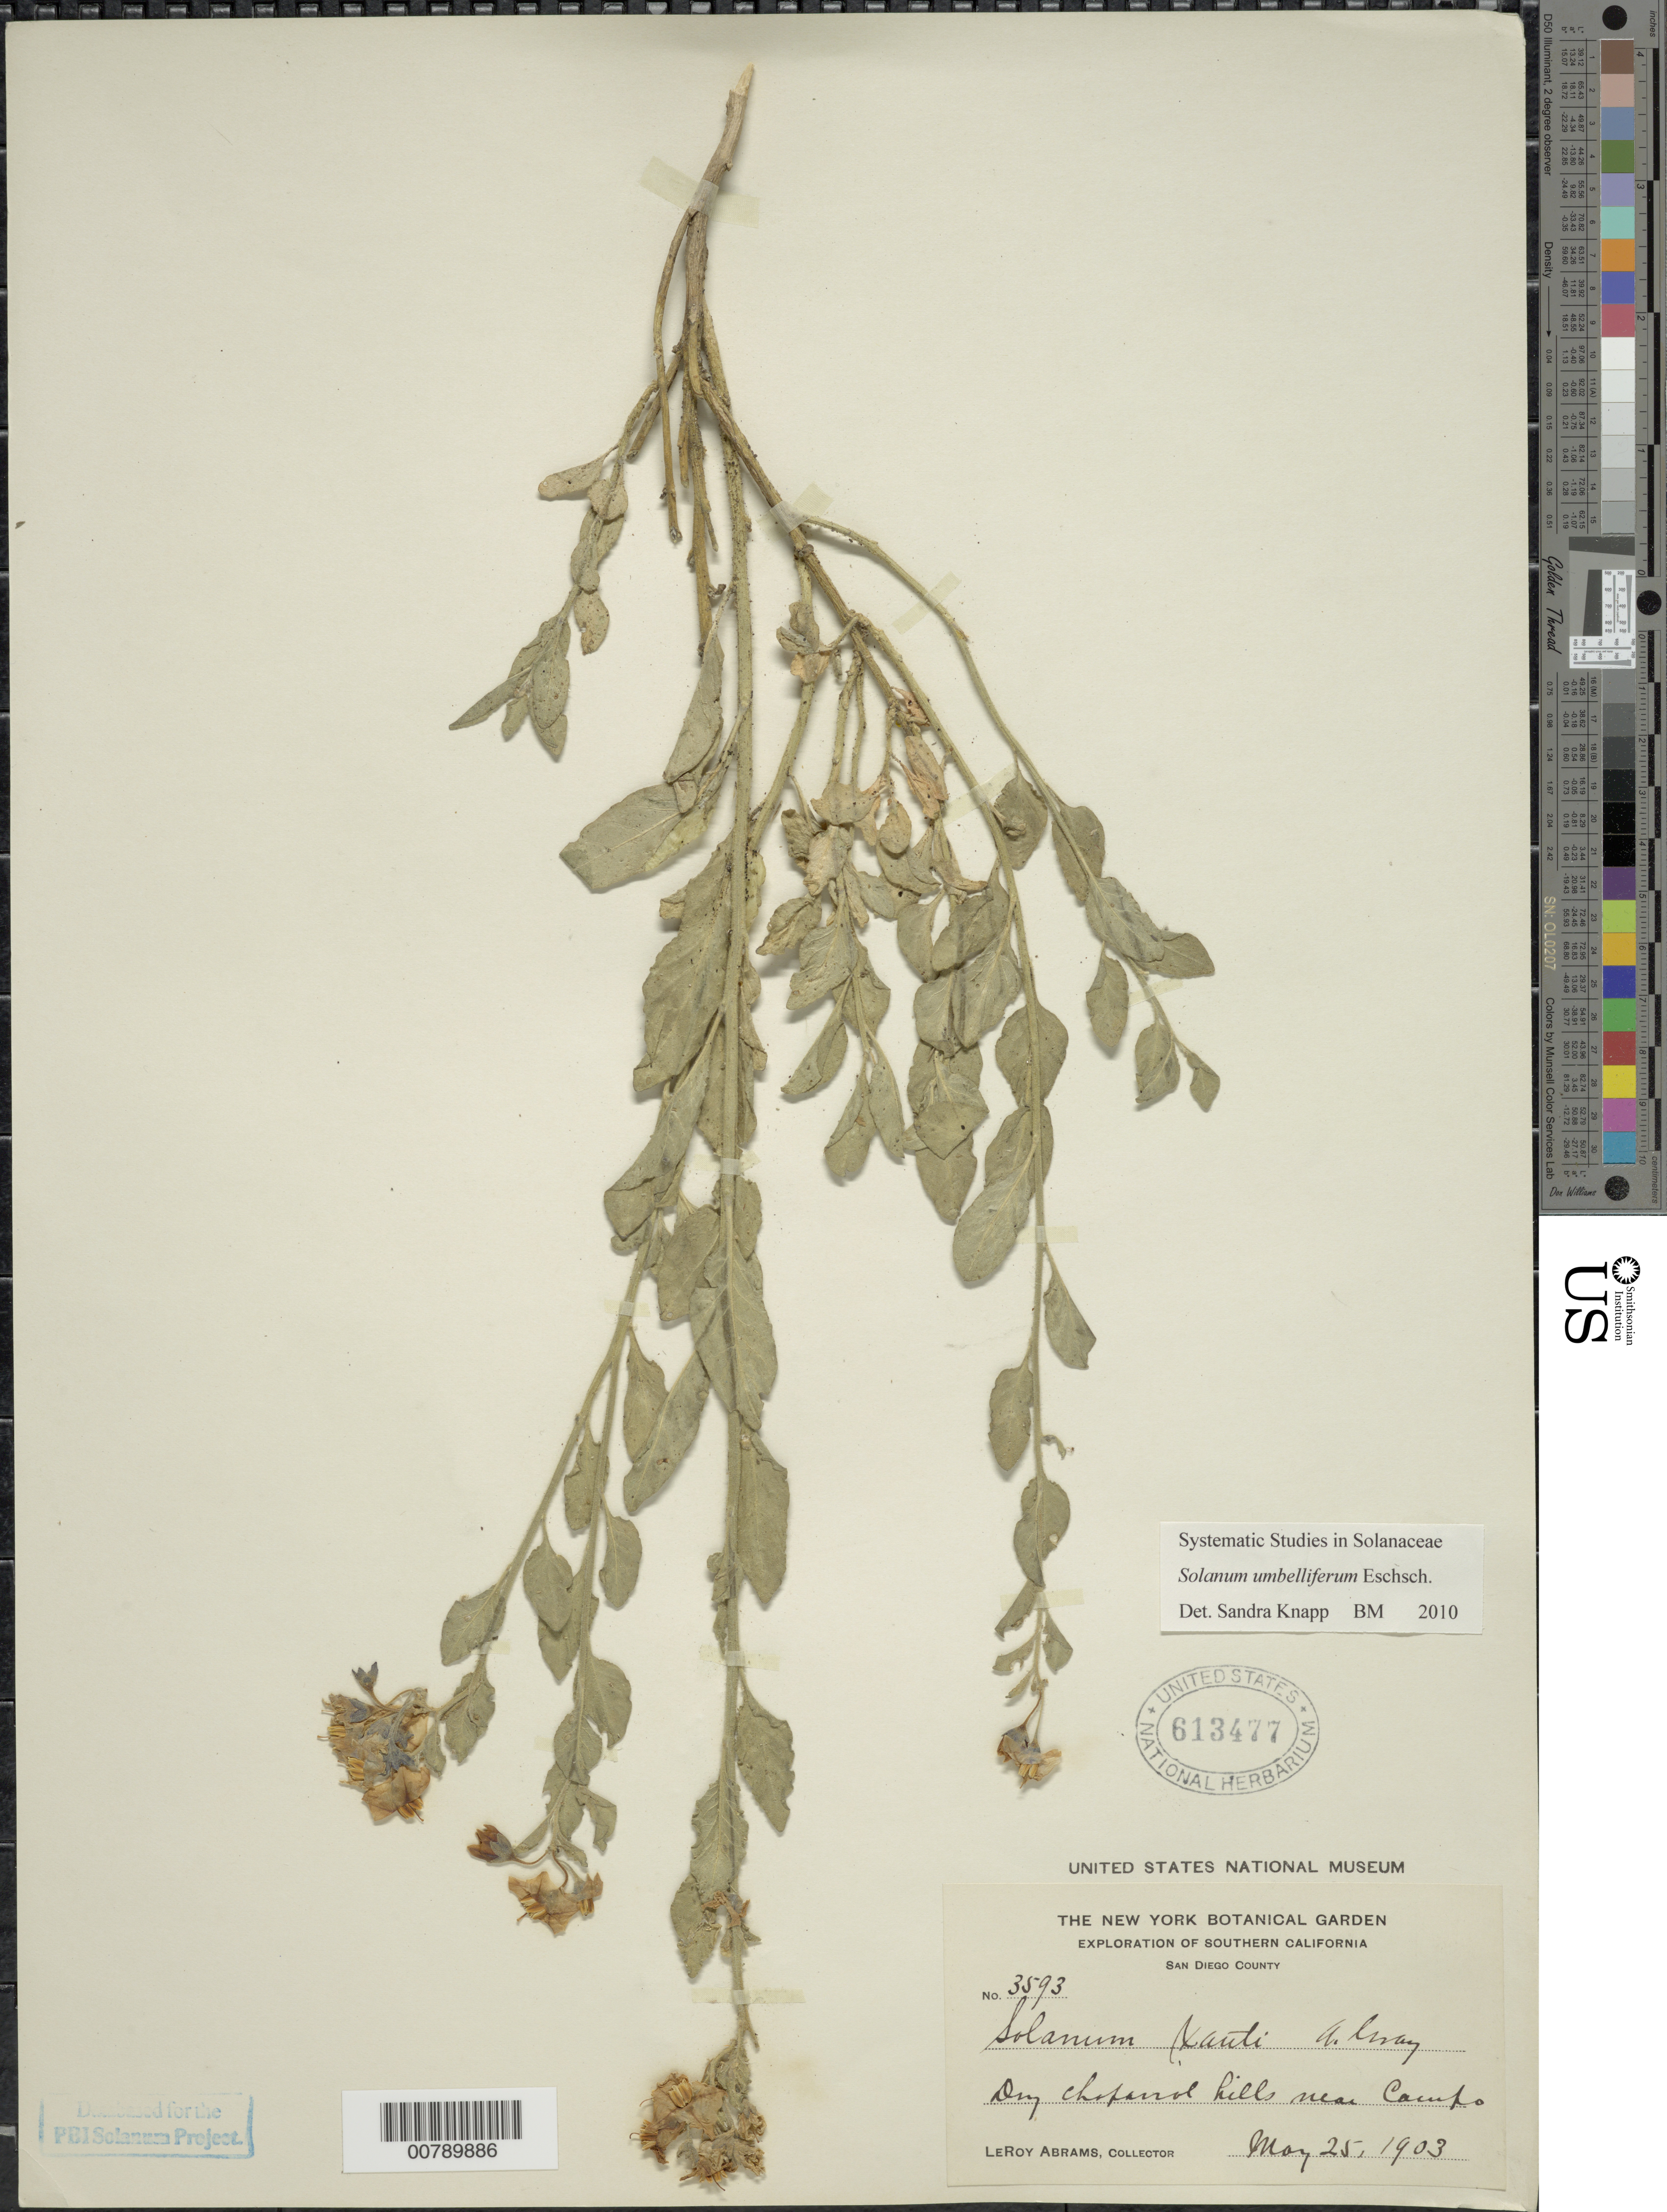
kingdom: Plantae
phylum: Tracheophyta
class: Magnoliopsida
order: Solanales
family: Solanaceae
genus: Solanum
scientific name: Solanum umbelliferum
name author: Eschsch.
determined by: Knapp, S. D.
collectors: L. Abrams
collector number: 3593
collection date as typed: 25 May 1903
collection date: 1903-05-25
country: United States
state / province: California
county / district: San Diego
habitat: In chaparral.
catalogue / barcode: US 613477